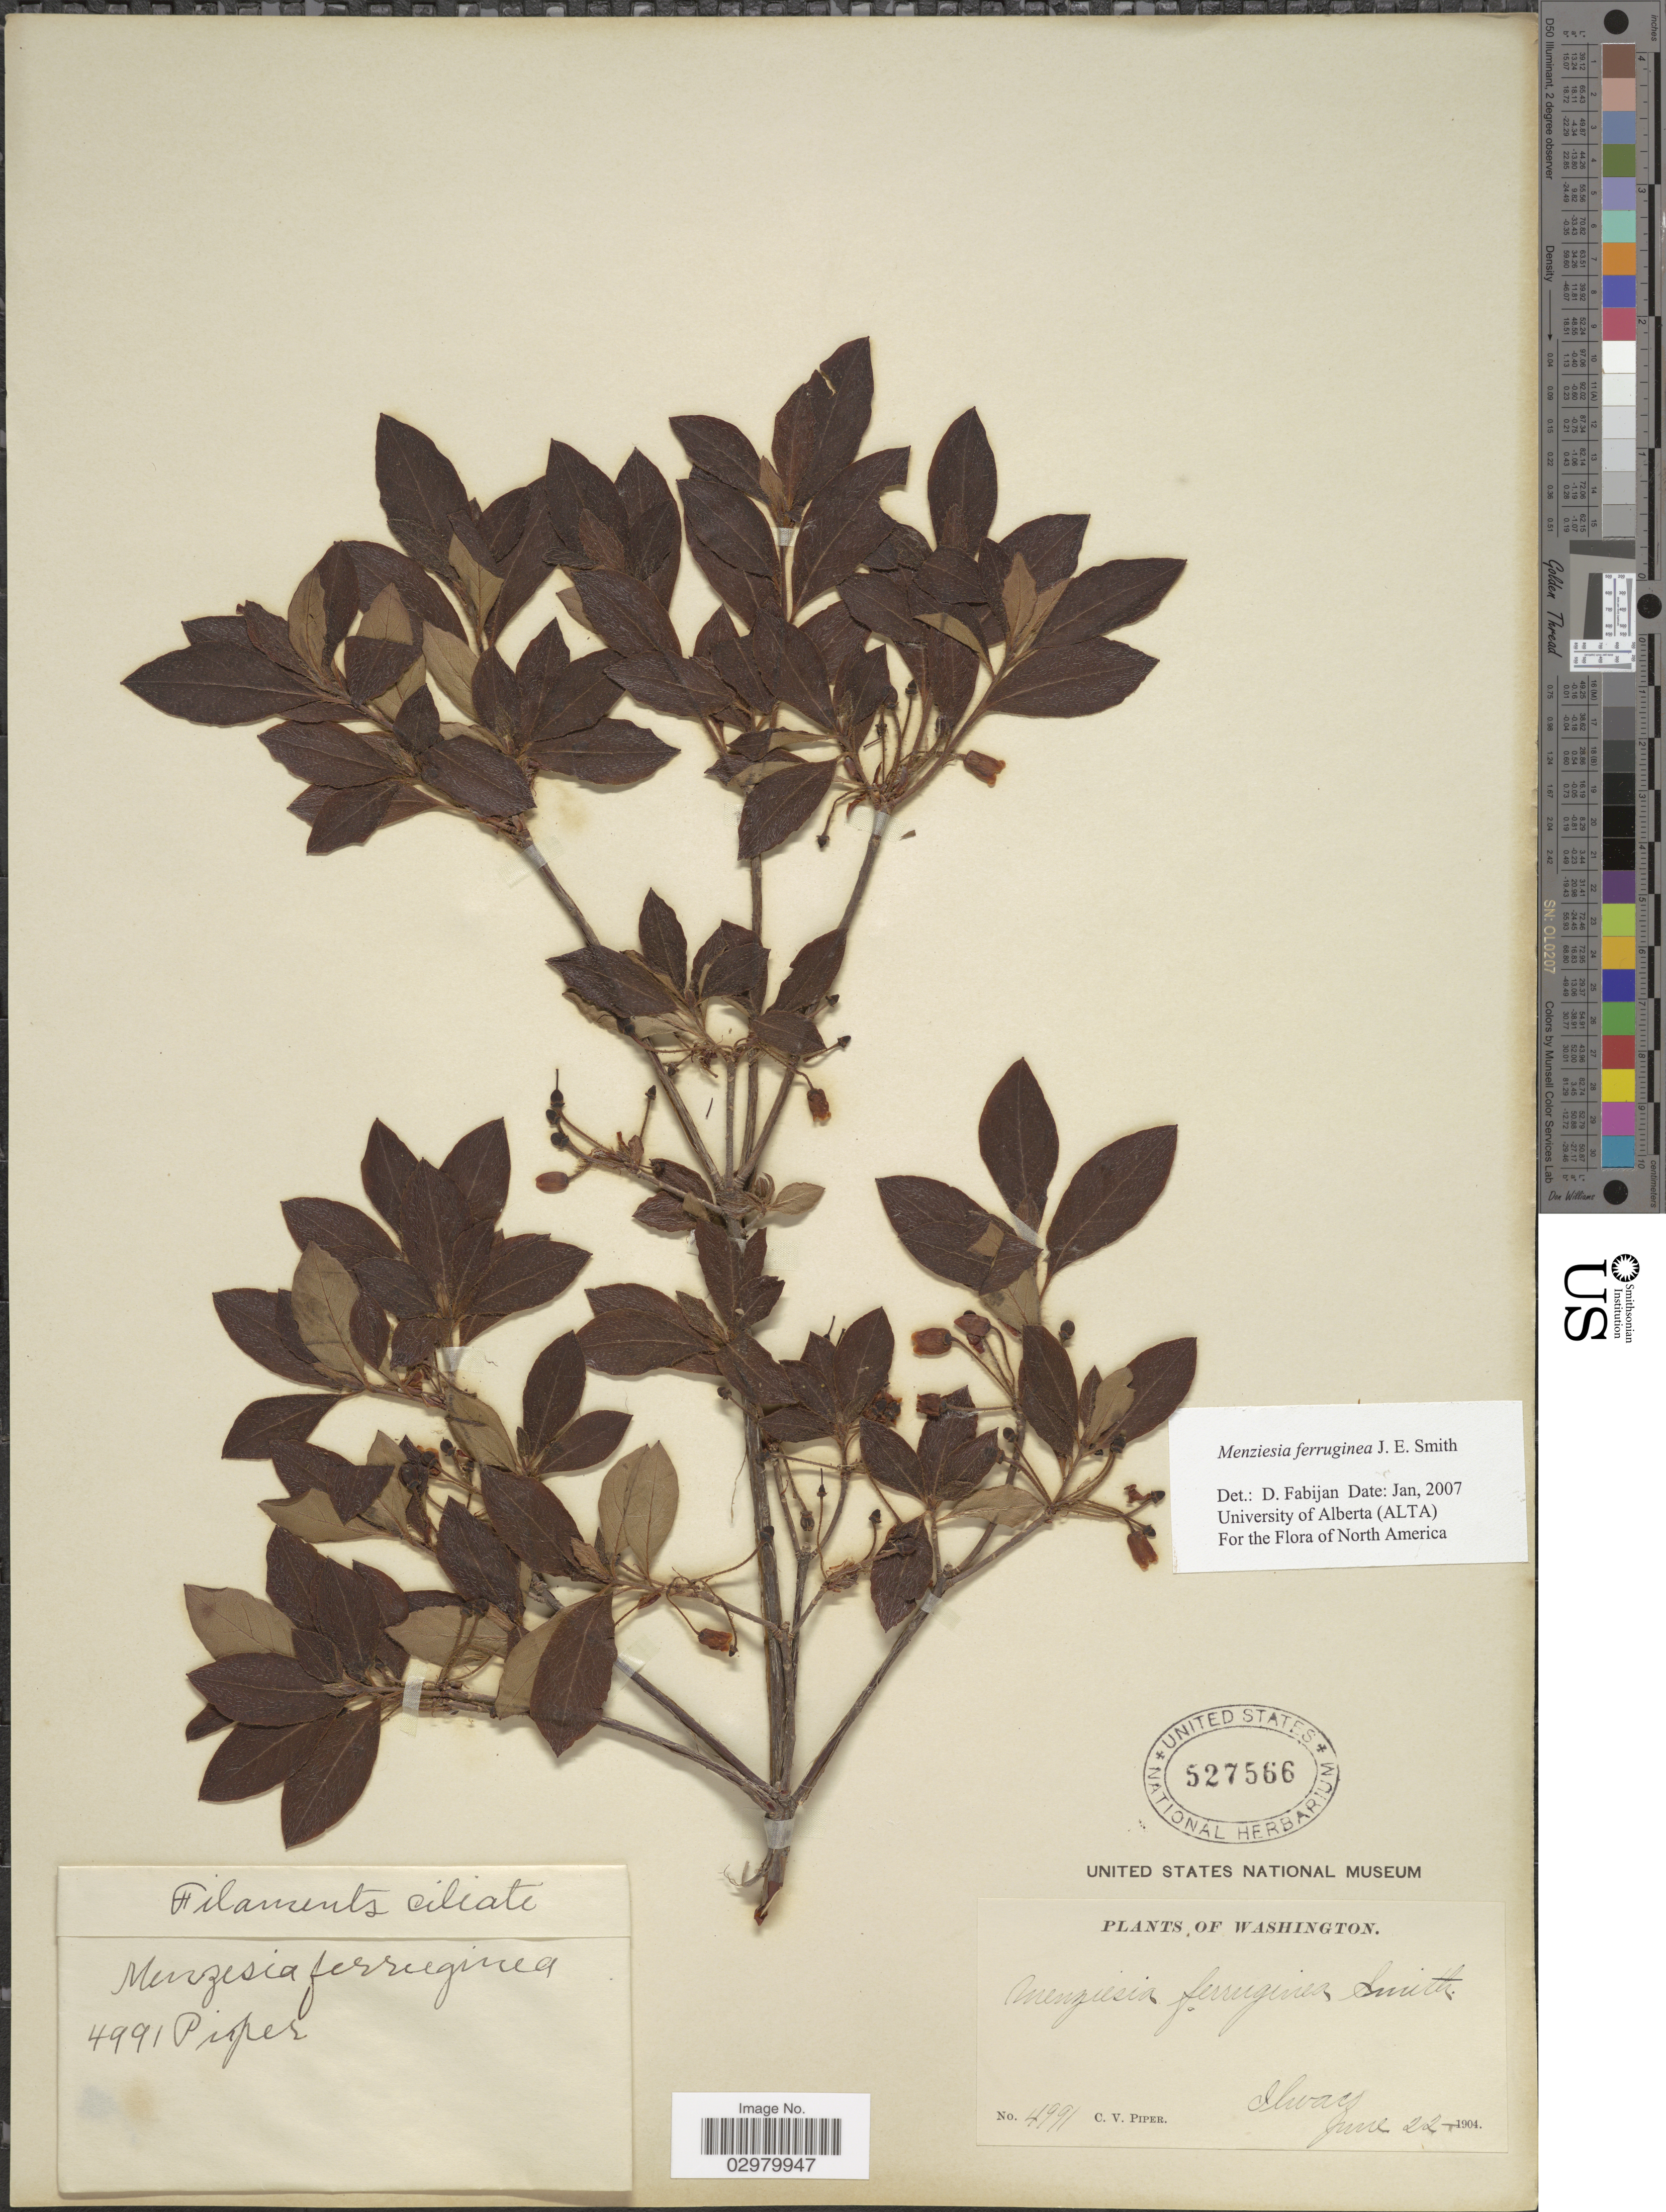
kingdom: Plantae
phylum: Tracheophyta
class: Magnoliopsida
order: Ericales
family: Ericaceae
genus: Menziesia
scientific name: Menziesia ferruginea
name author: Sm.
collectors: C. V. Piper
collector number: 4991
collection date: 1904-06-22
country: United States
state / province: Washington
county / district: Pacific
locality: Ilwaco.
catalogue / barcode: US 527566